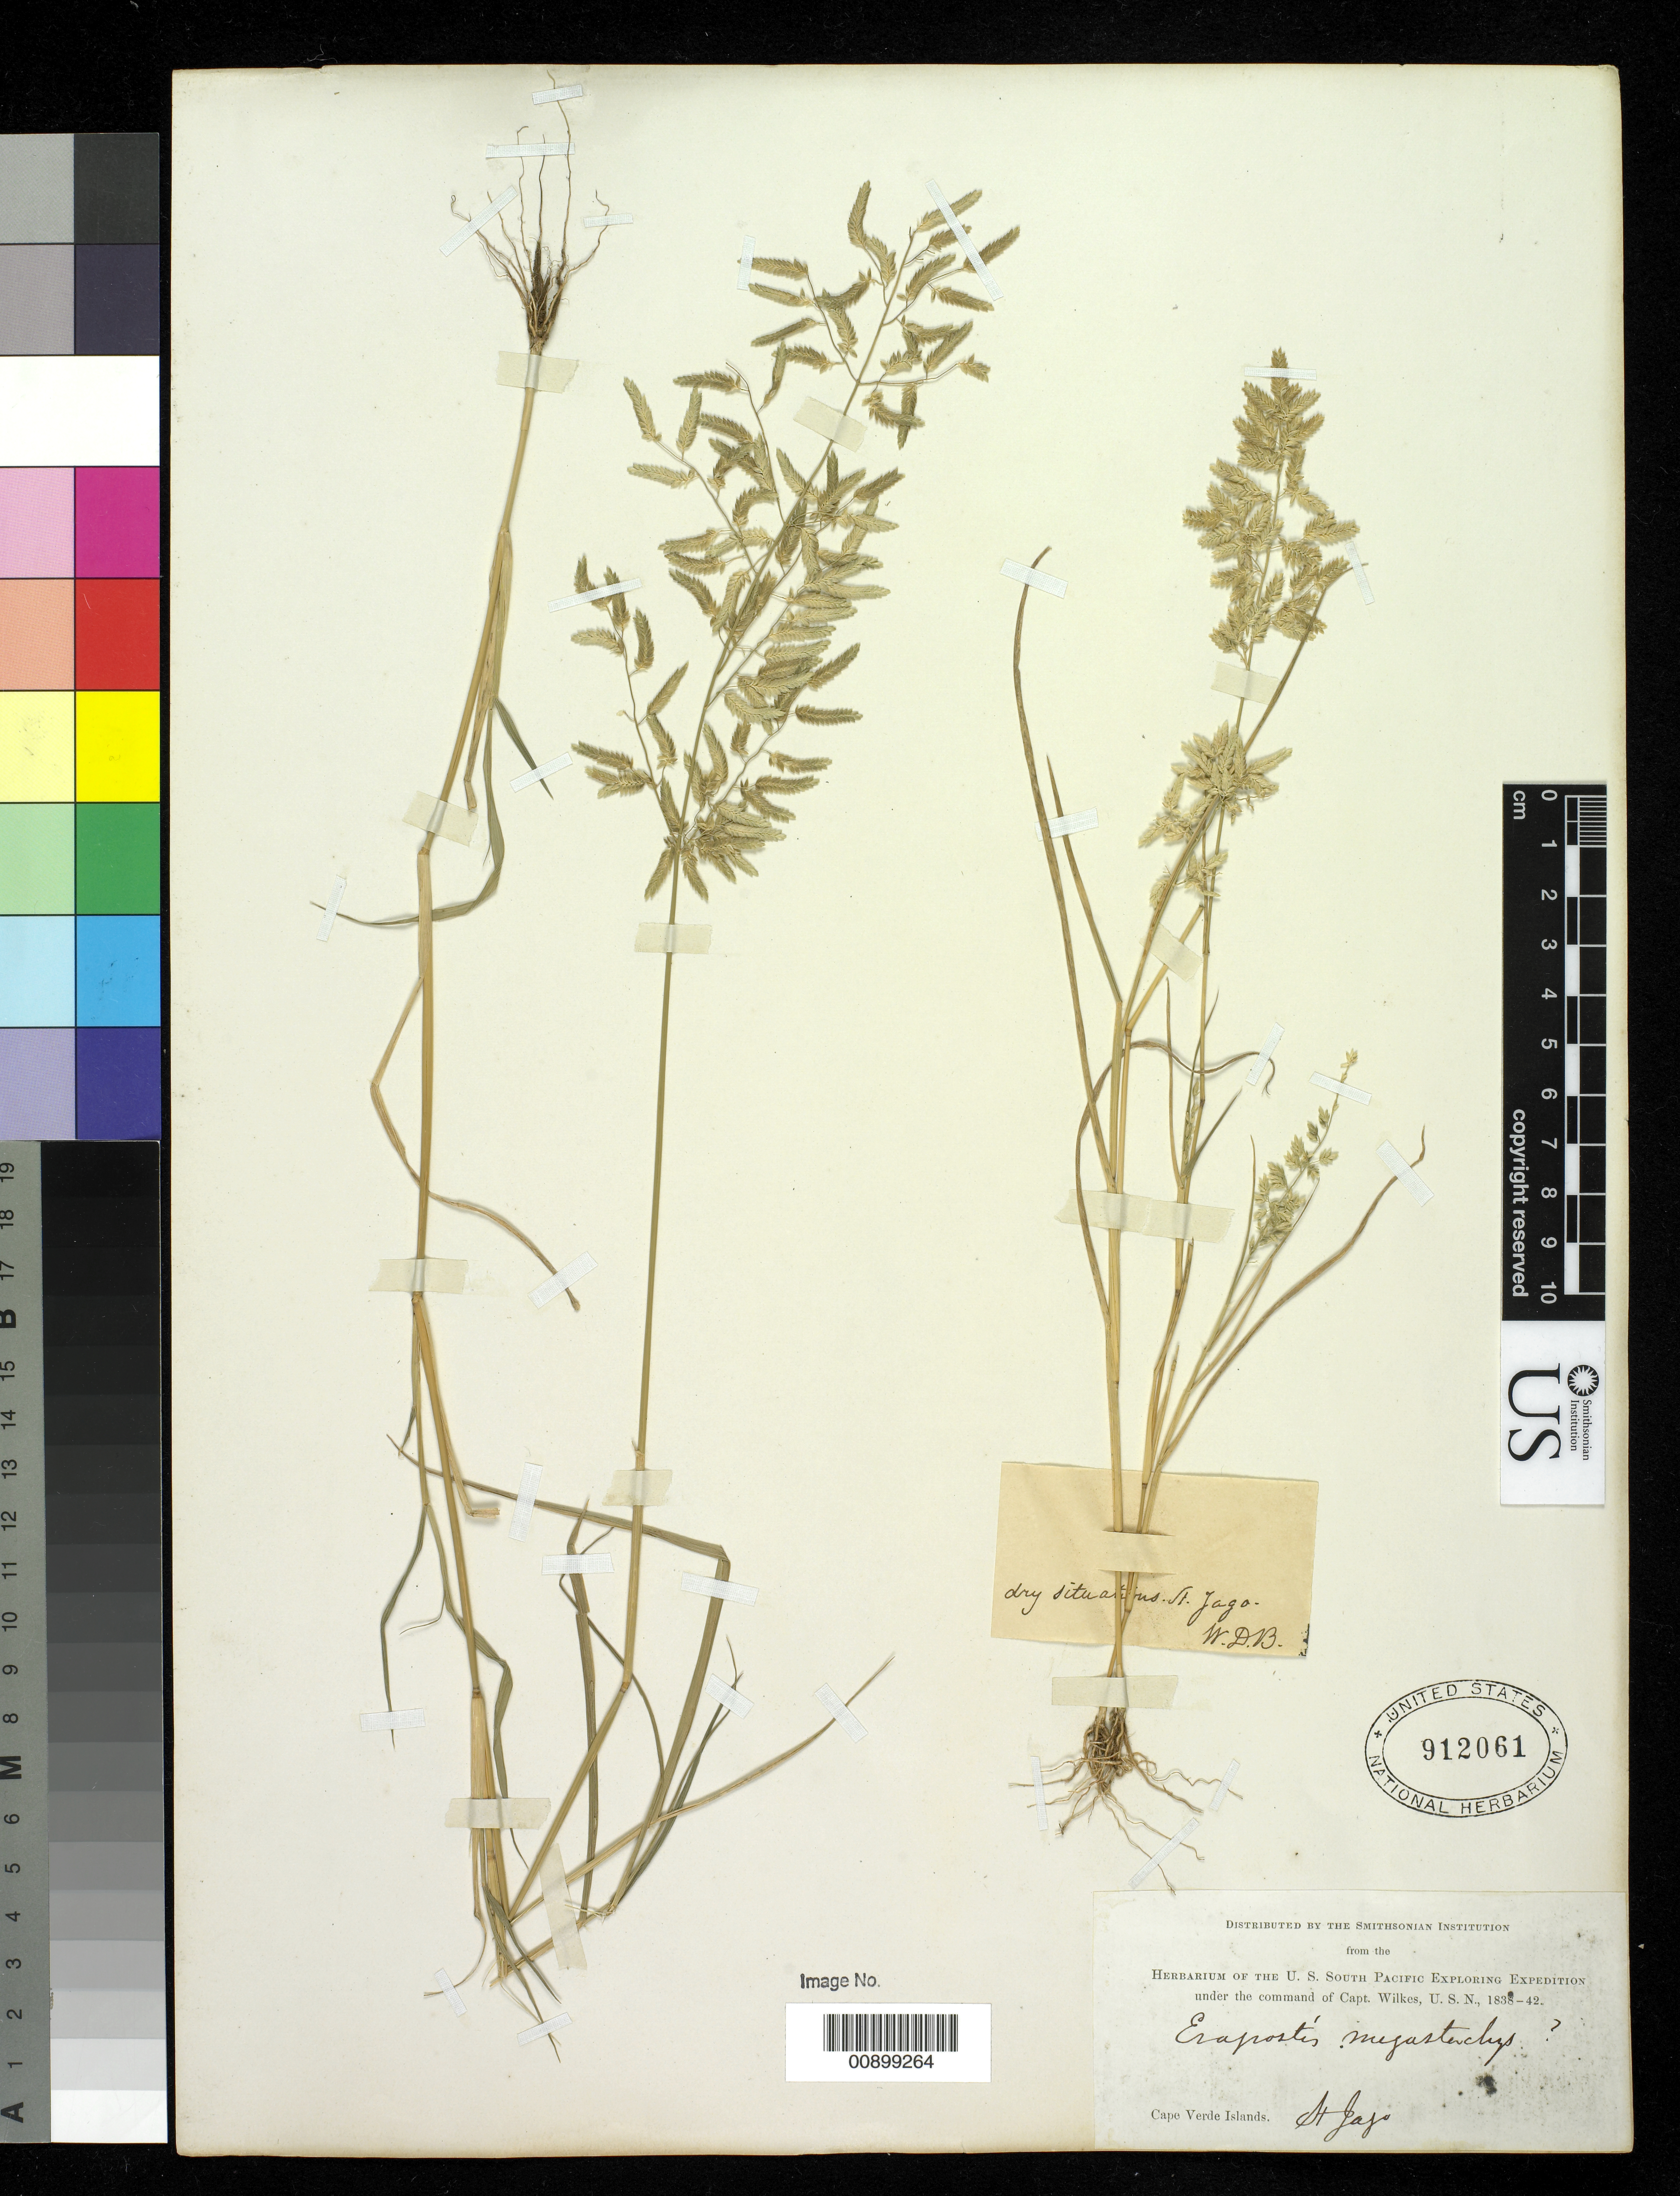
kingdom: Plantae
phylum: Tracheophyta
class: Liliopsida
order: Poales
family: Poaceae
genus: Eragrostis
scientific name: Eragrostis cilianensis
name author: (Bellardi) Vignolo ex Janch.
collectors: Wilkes Explor. Exped.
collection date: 1838/1842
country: Cape Verde Islands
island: Cape Verde Is.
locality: St Jago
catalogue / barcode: US 912061